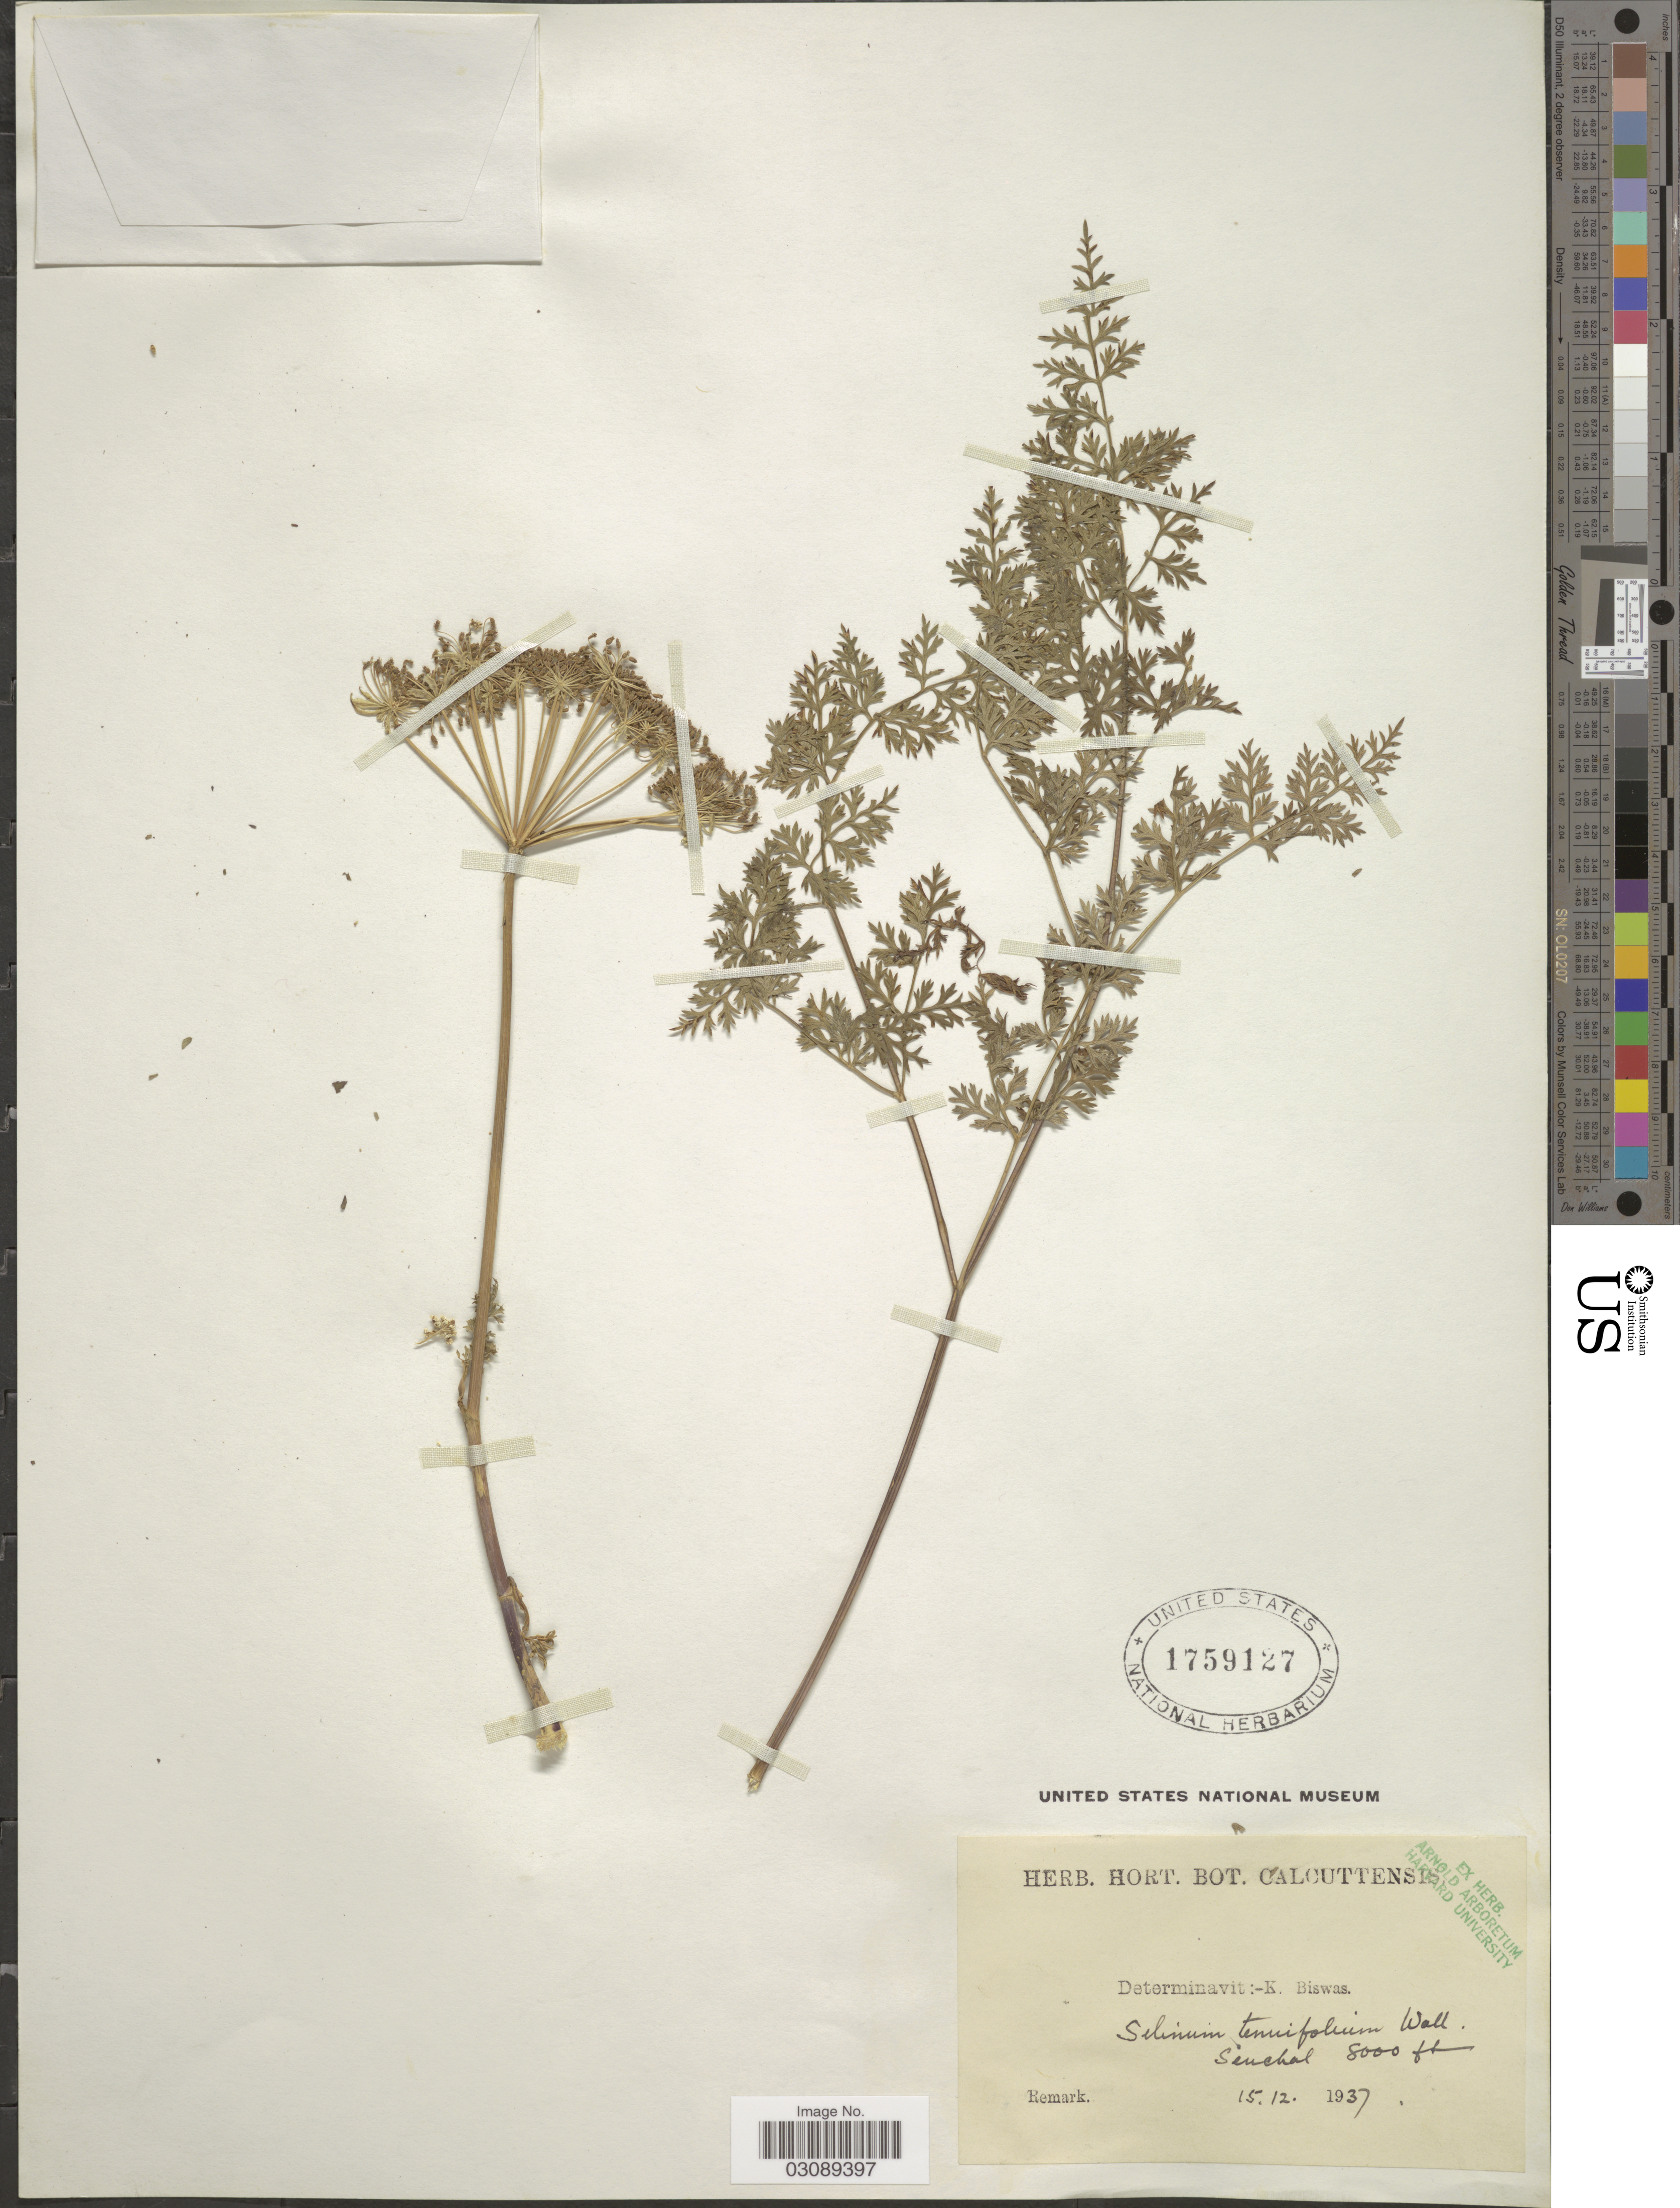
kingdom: Plantae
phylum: Tracheophyta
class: Magnoliopsida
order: Apiales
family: Apiaceae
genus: Ligusticopsis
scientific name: Ligusticopsis wallichianum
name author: Pimenov & Kljuykov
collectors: ex Herb. Hort. Bot. Calcuttensis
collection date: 1937-12-15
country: India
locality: Senchal.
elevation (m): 2438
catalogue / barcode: US 1759127